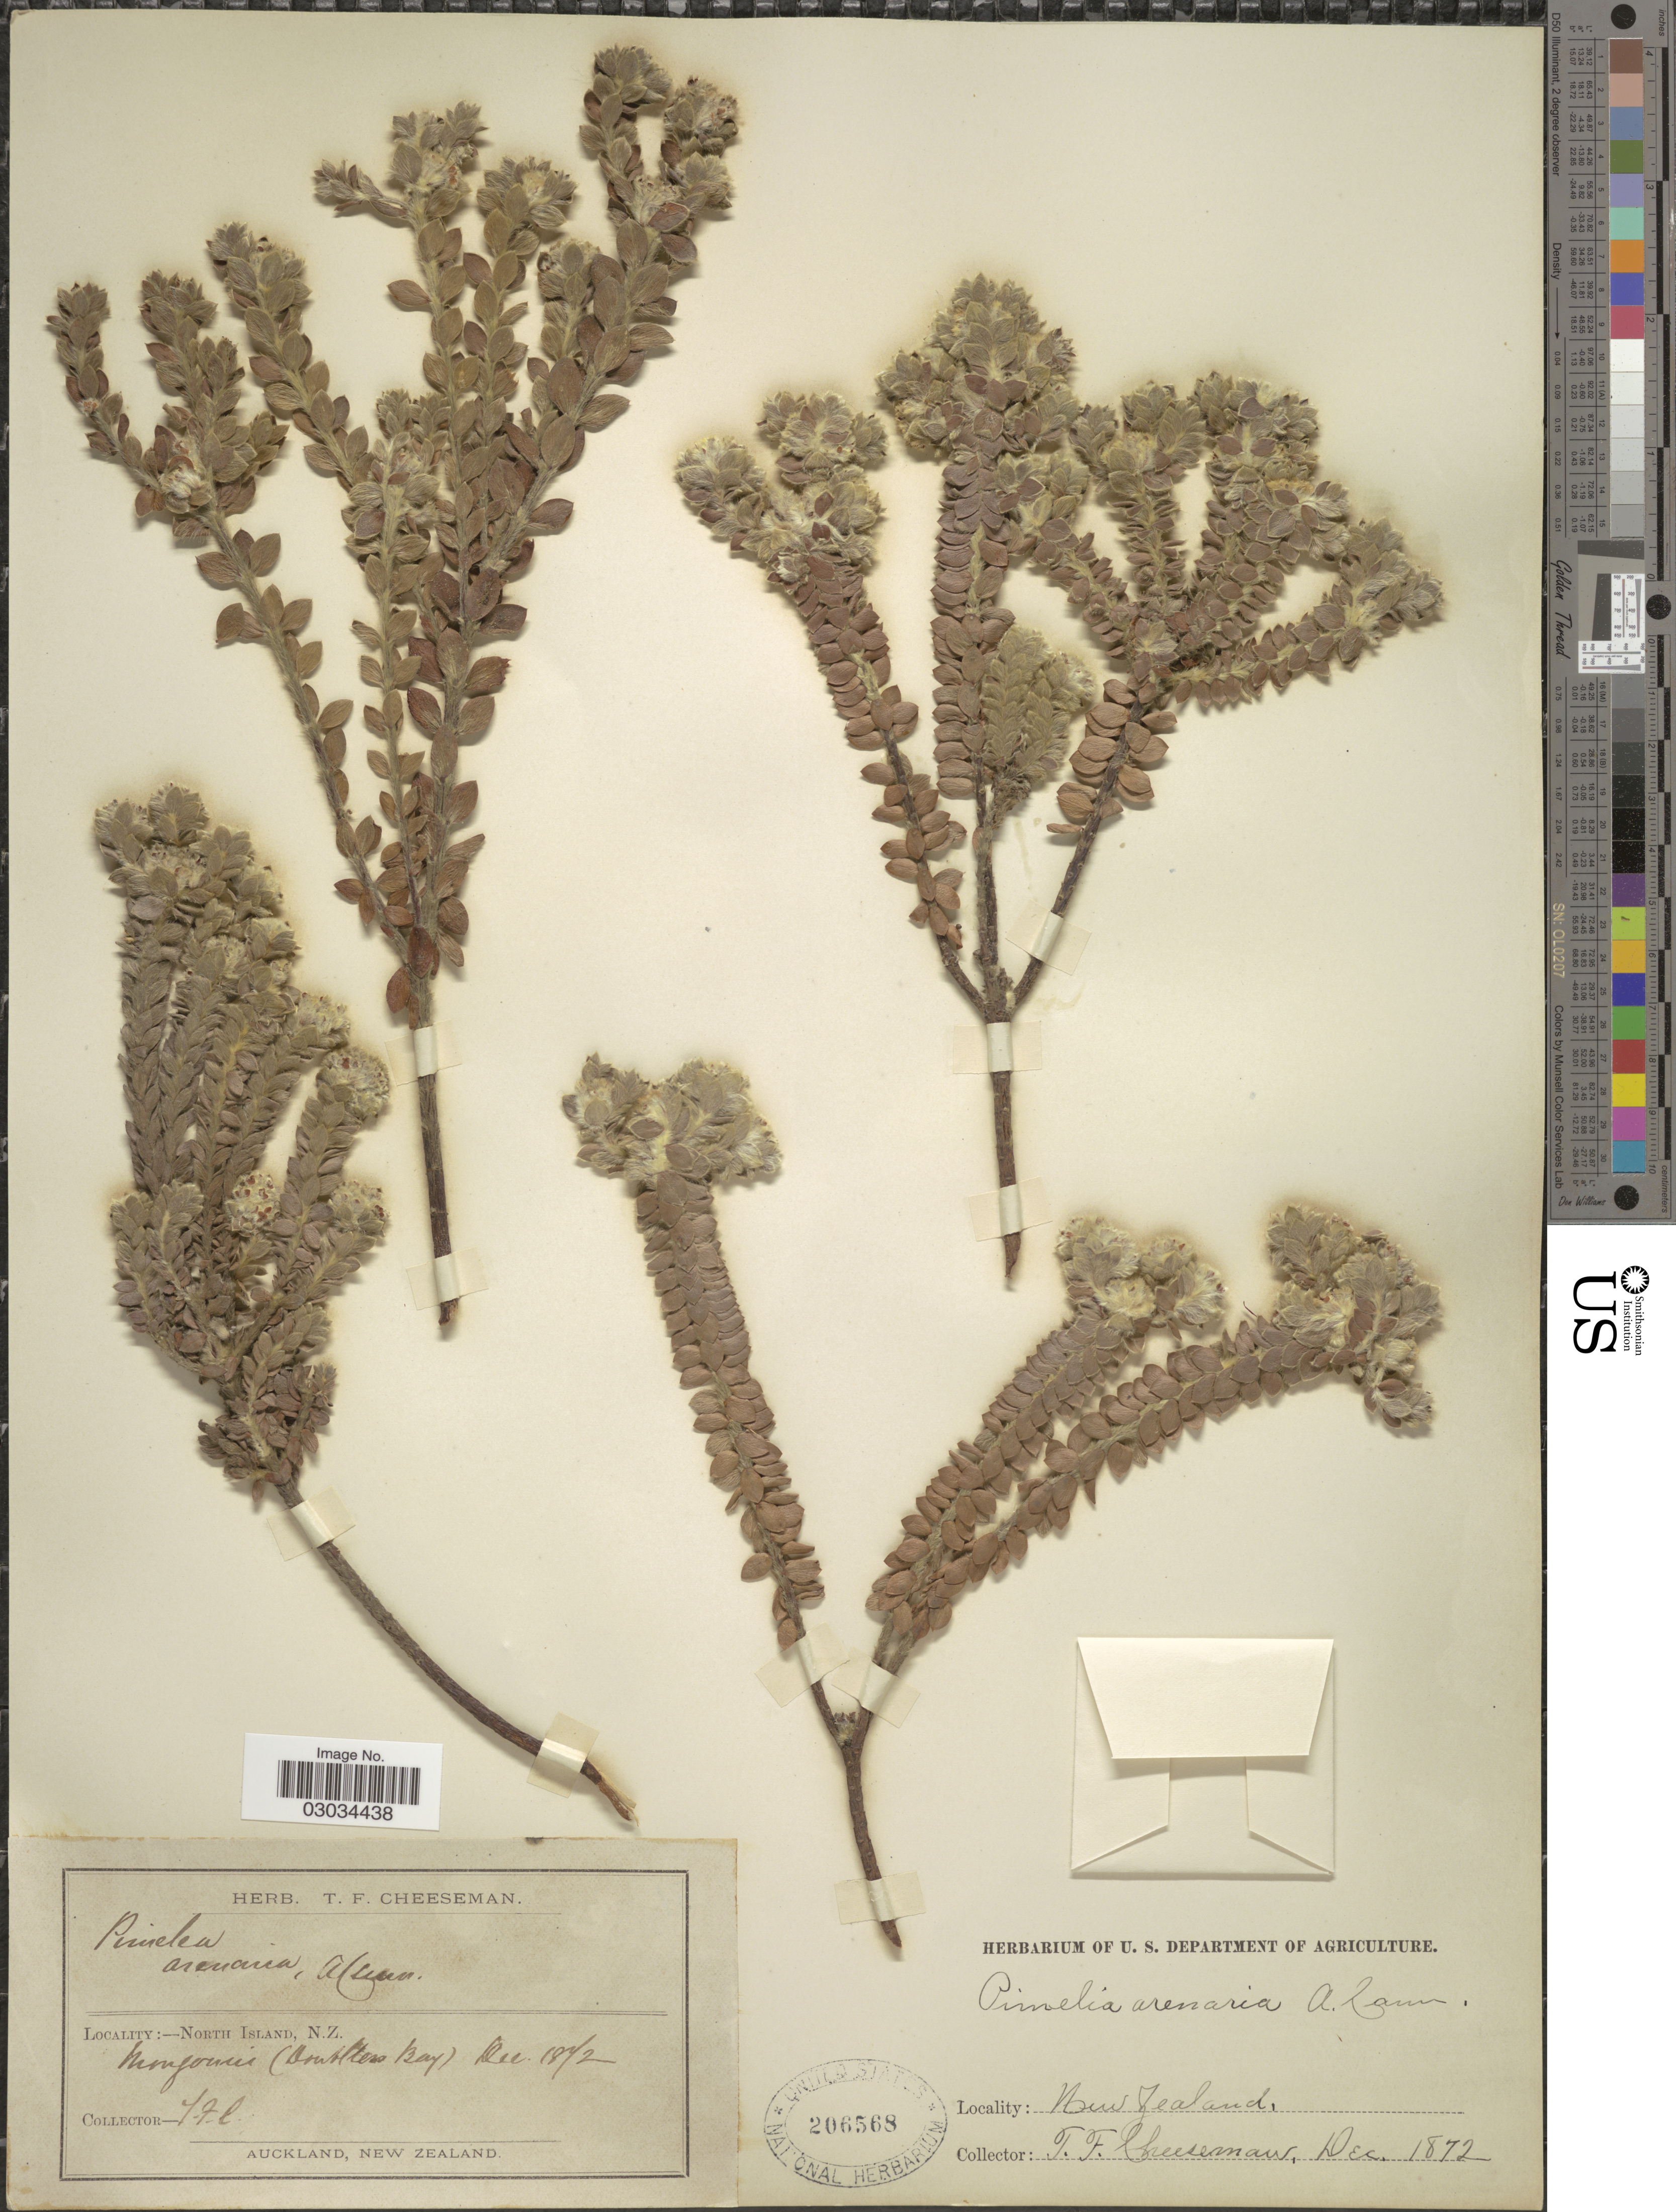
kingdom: Plantae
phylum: Tracheophyta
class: Magnoliopsida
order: Malvales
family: Thymelaeaceae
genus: Pimelea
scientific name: Pimelea arenaria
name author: A. Cunn.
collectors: T. F. Cheeseman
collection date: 1872-12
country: New Zealand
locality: North Island, N. Z. Mangonui (Doubtless Bay).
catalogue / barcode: US 206568